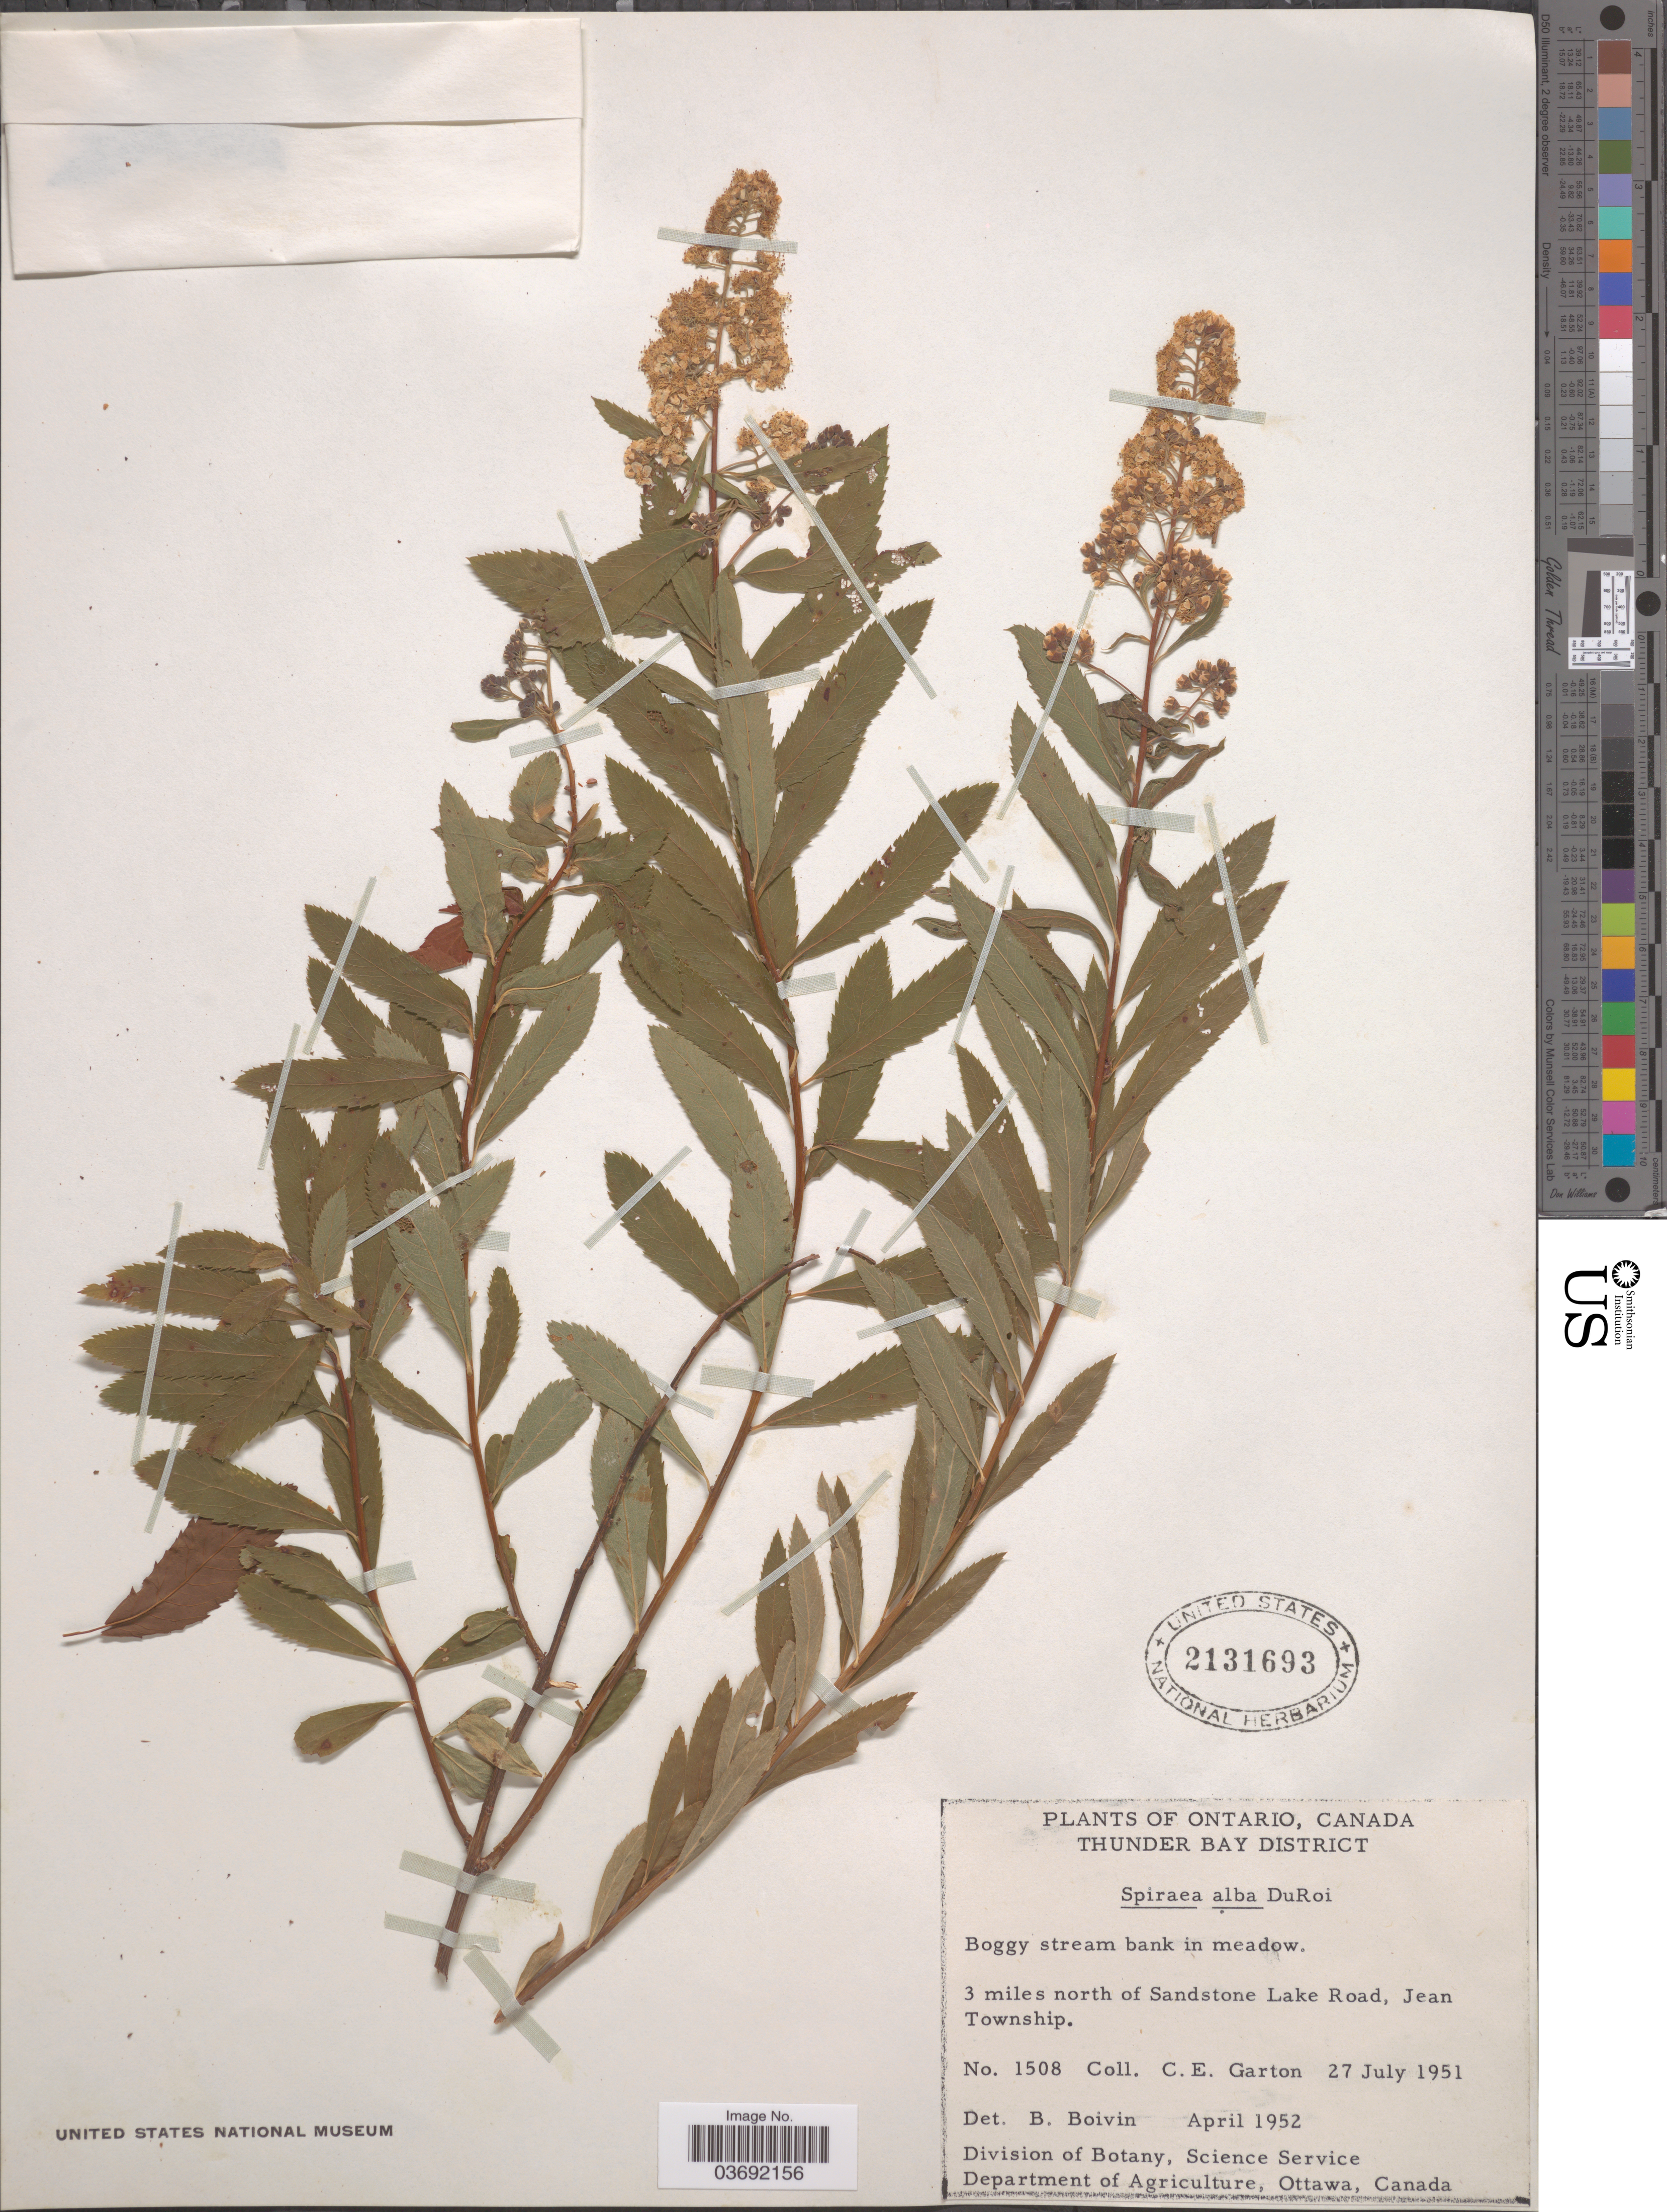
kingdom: Plantae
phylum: Tracheophyta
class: Magnoliopsida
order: Rosales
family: Rosaceae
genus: Spiraea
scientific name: Spiraea alba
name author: Du Roi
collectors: C. E. Garton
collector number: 1508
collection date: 1951-07-27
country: Canada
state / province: Ontario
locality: Thunder Bay District. 3 miles north of Sandstone Lake Road, Jean Township.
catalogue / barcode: US 2131693